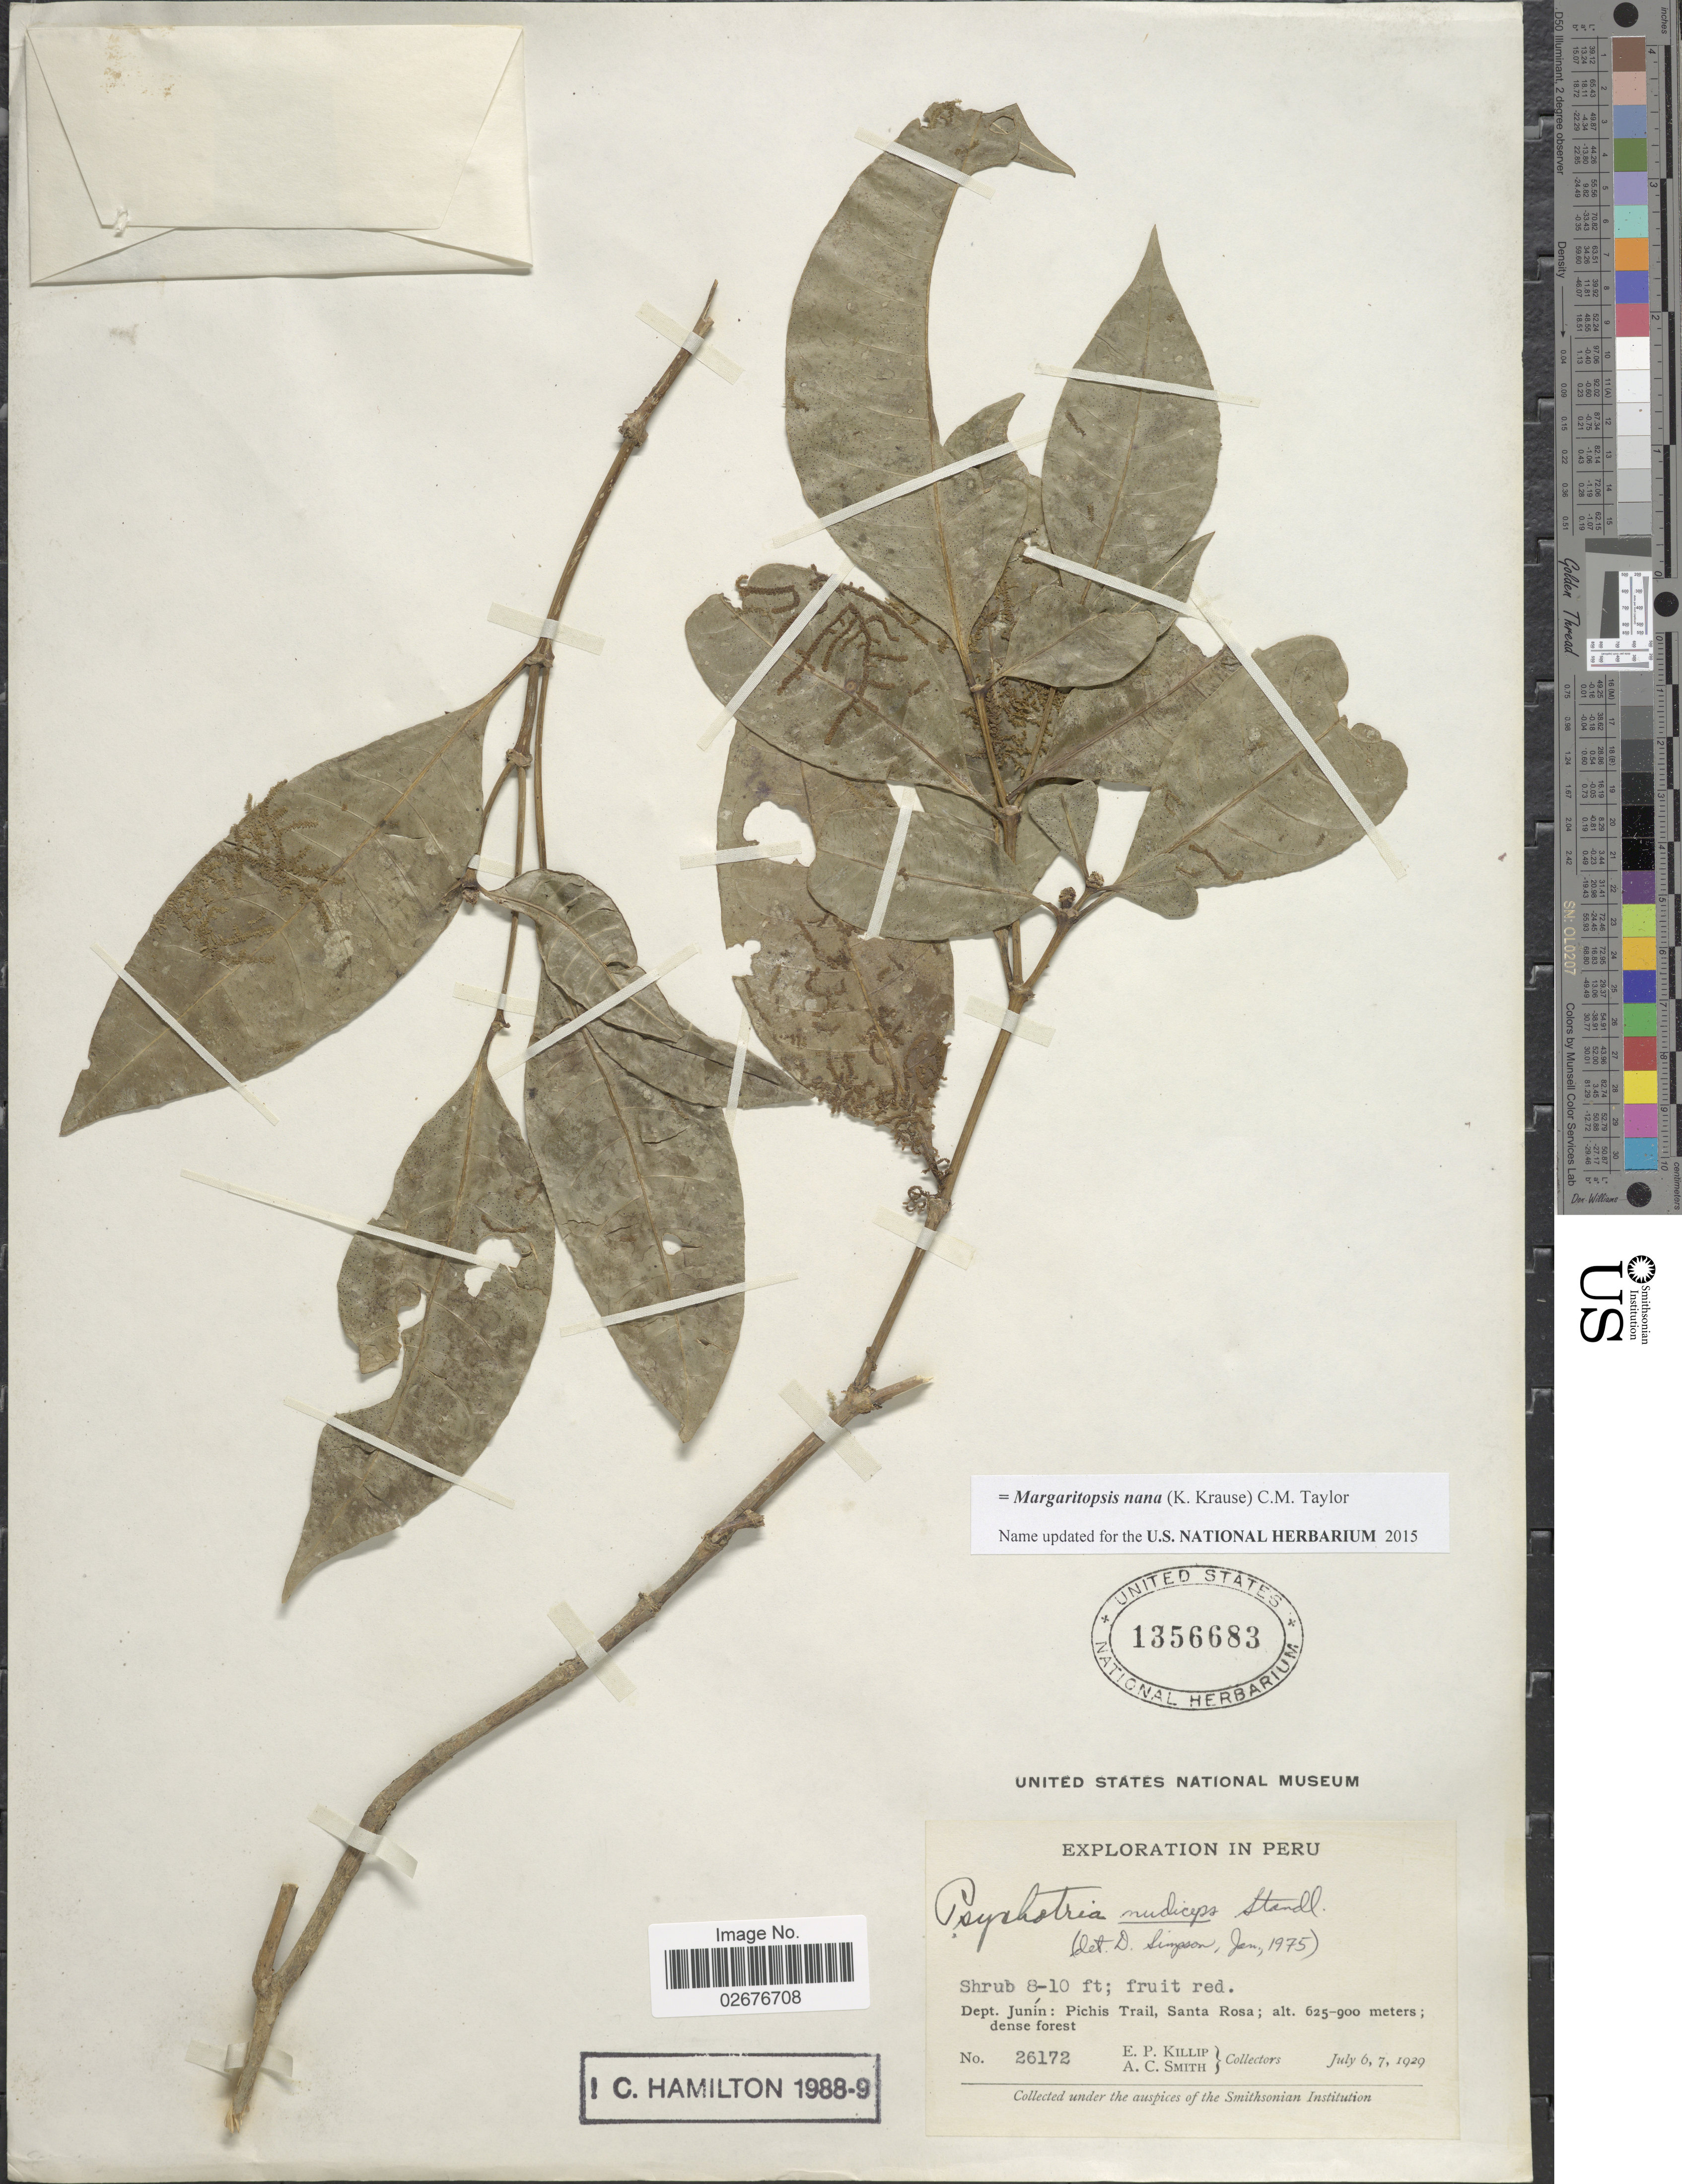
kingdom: Plantae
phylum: Tracheophyta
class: Magnoliopsida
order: Gentianales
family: Rubiaceae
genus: Margaritopsis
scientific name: Margaritopsis nana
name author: (K. Krause) C.M. Taylor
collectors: E. P. Killip & A. C. Smith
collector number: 26172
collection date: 1929-07-06/1929-07-07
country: Peru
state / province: Junín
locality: Pichis Trail, Santa Rosa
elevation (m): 625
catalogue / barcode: US 1356683